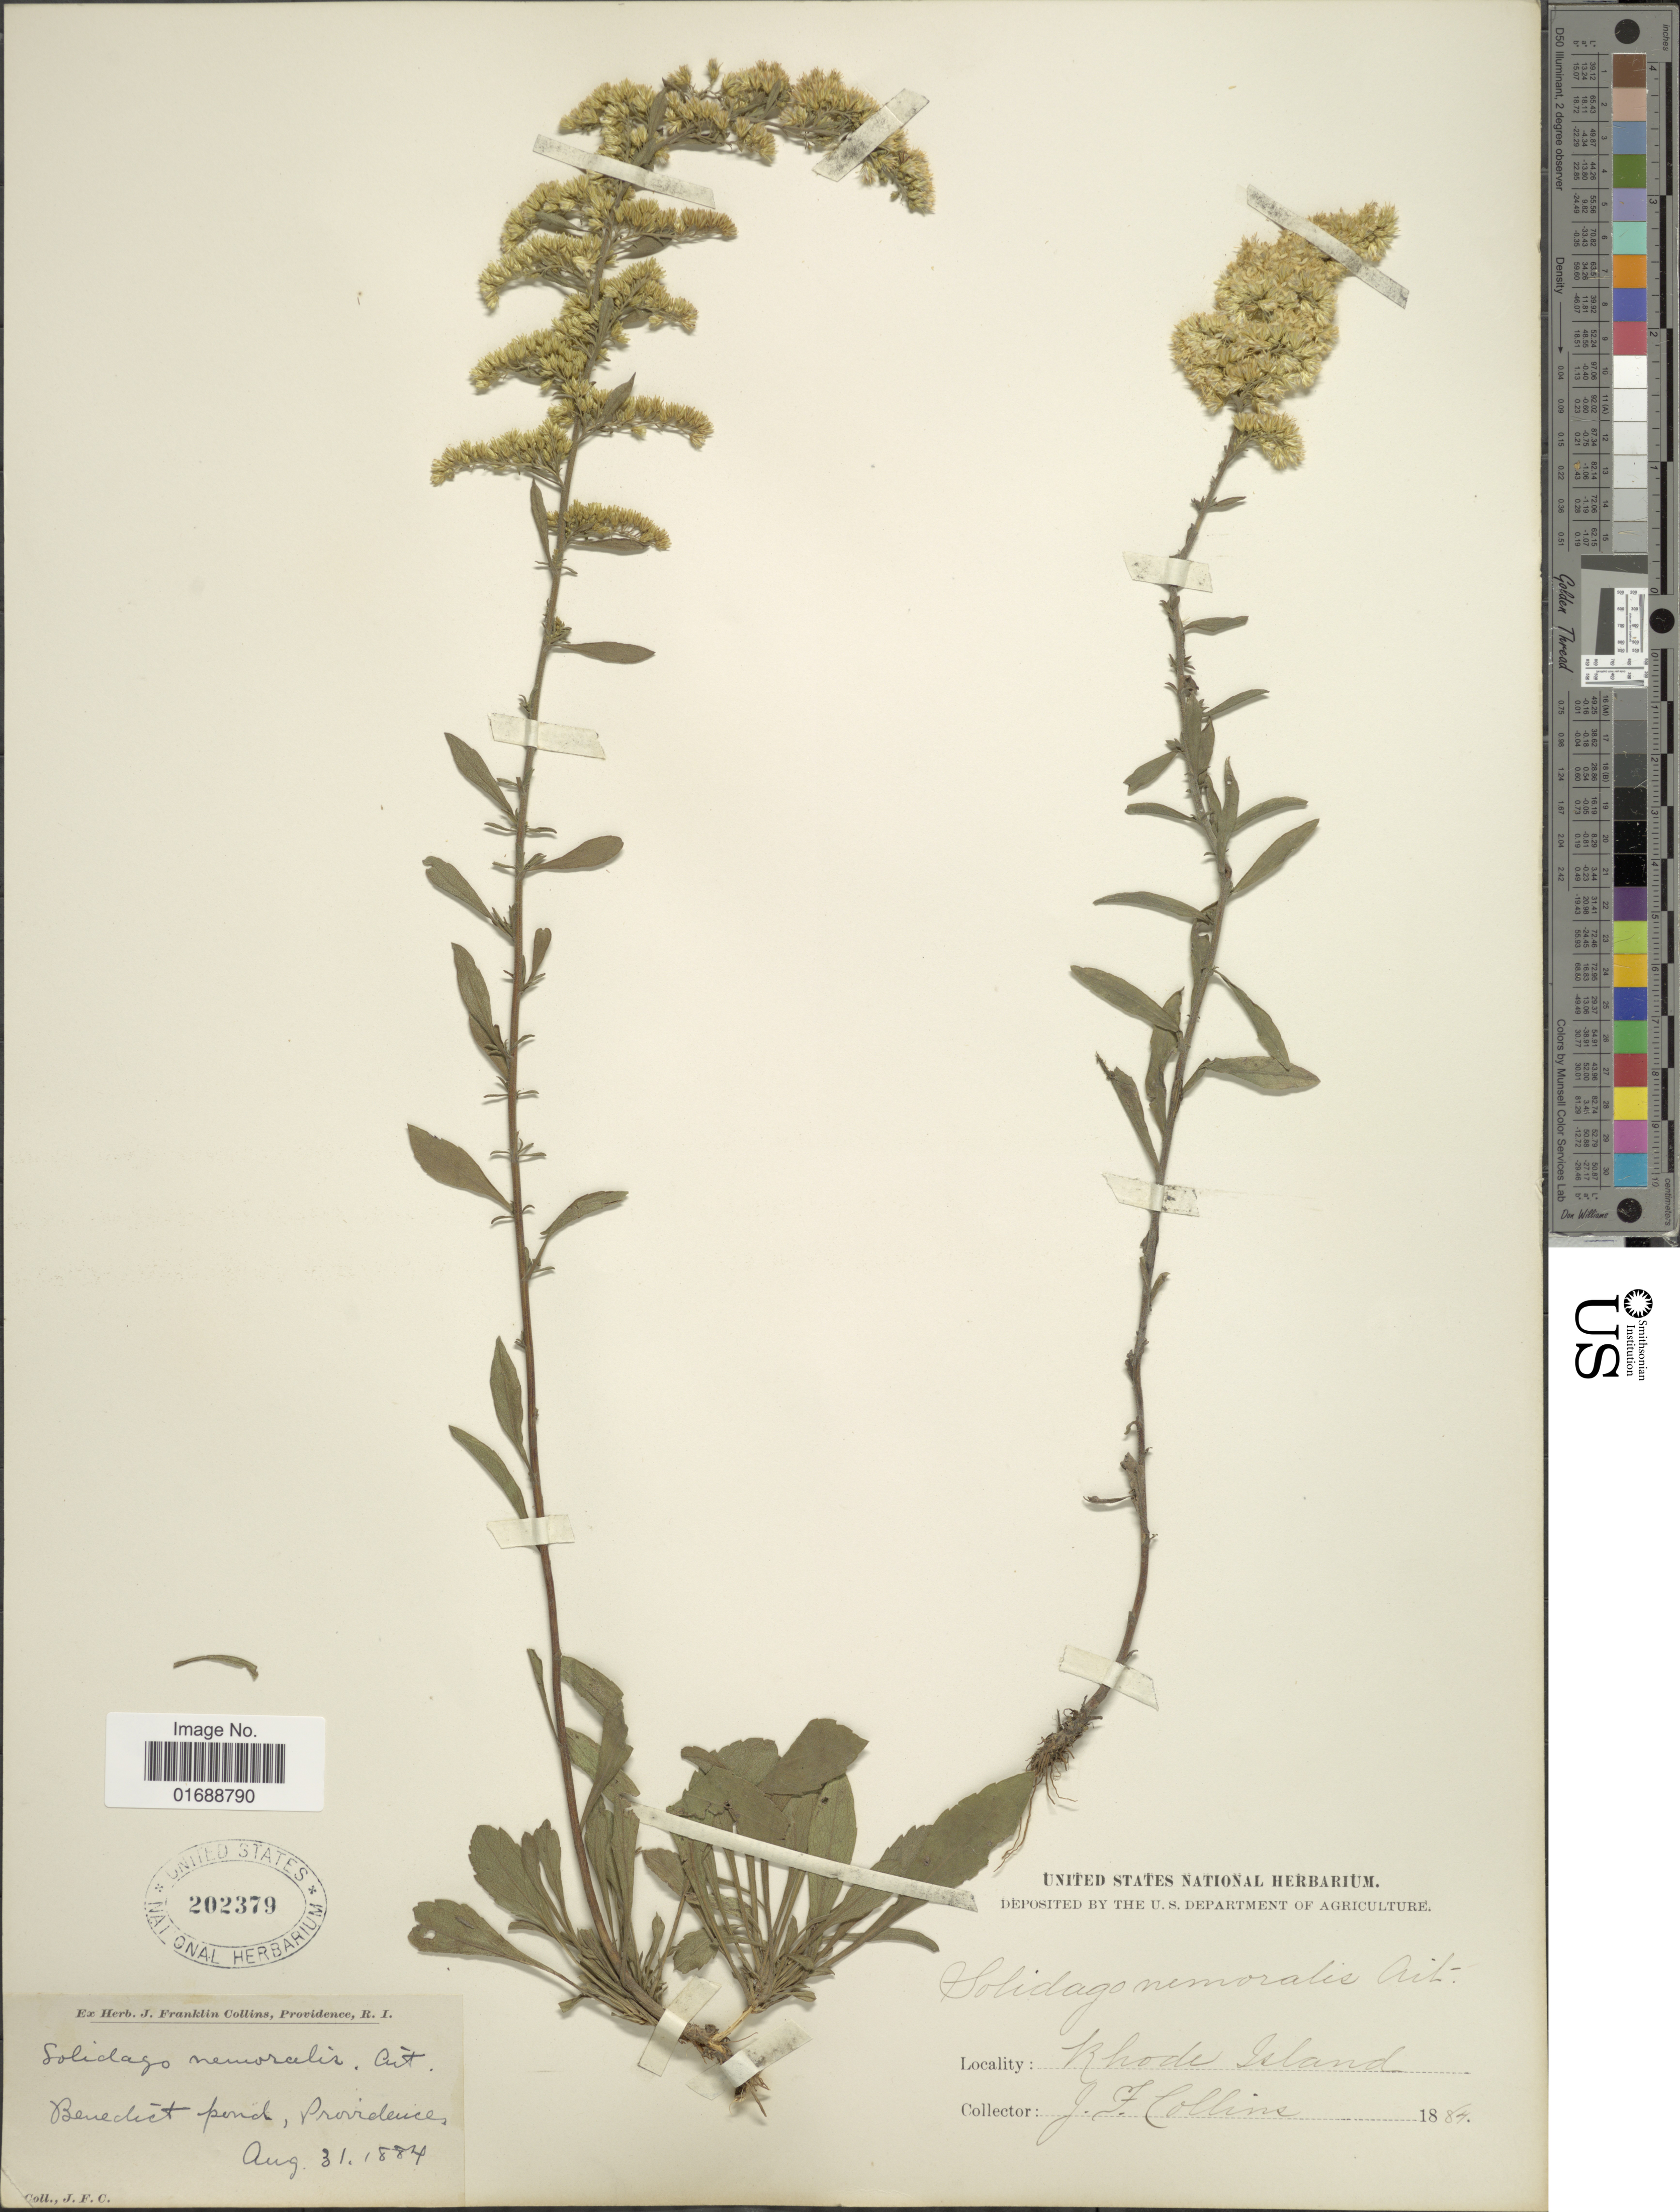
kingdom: Plantae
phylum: Tracheophyta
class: Magnoliopsida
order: Asterales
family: Asteraceae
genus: Solidago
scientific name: Solidago nemoralis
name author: Aiton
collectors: J. Collins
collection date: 1884-08-31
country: United States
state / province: Rhode Island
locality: Benedict Pond, Providence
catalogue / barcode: US 202379